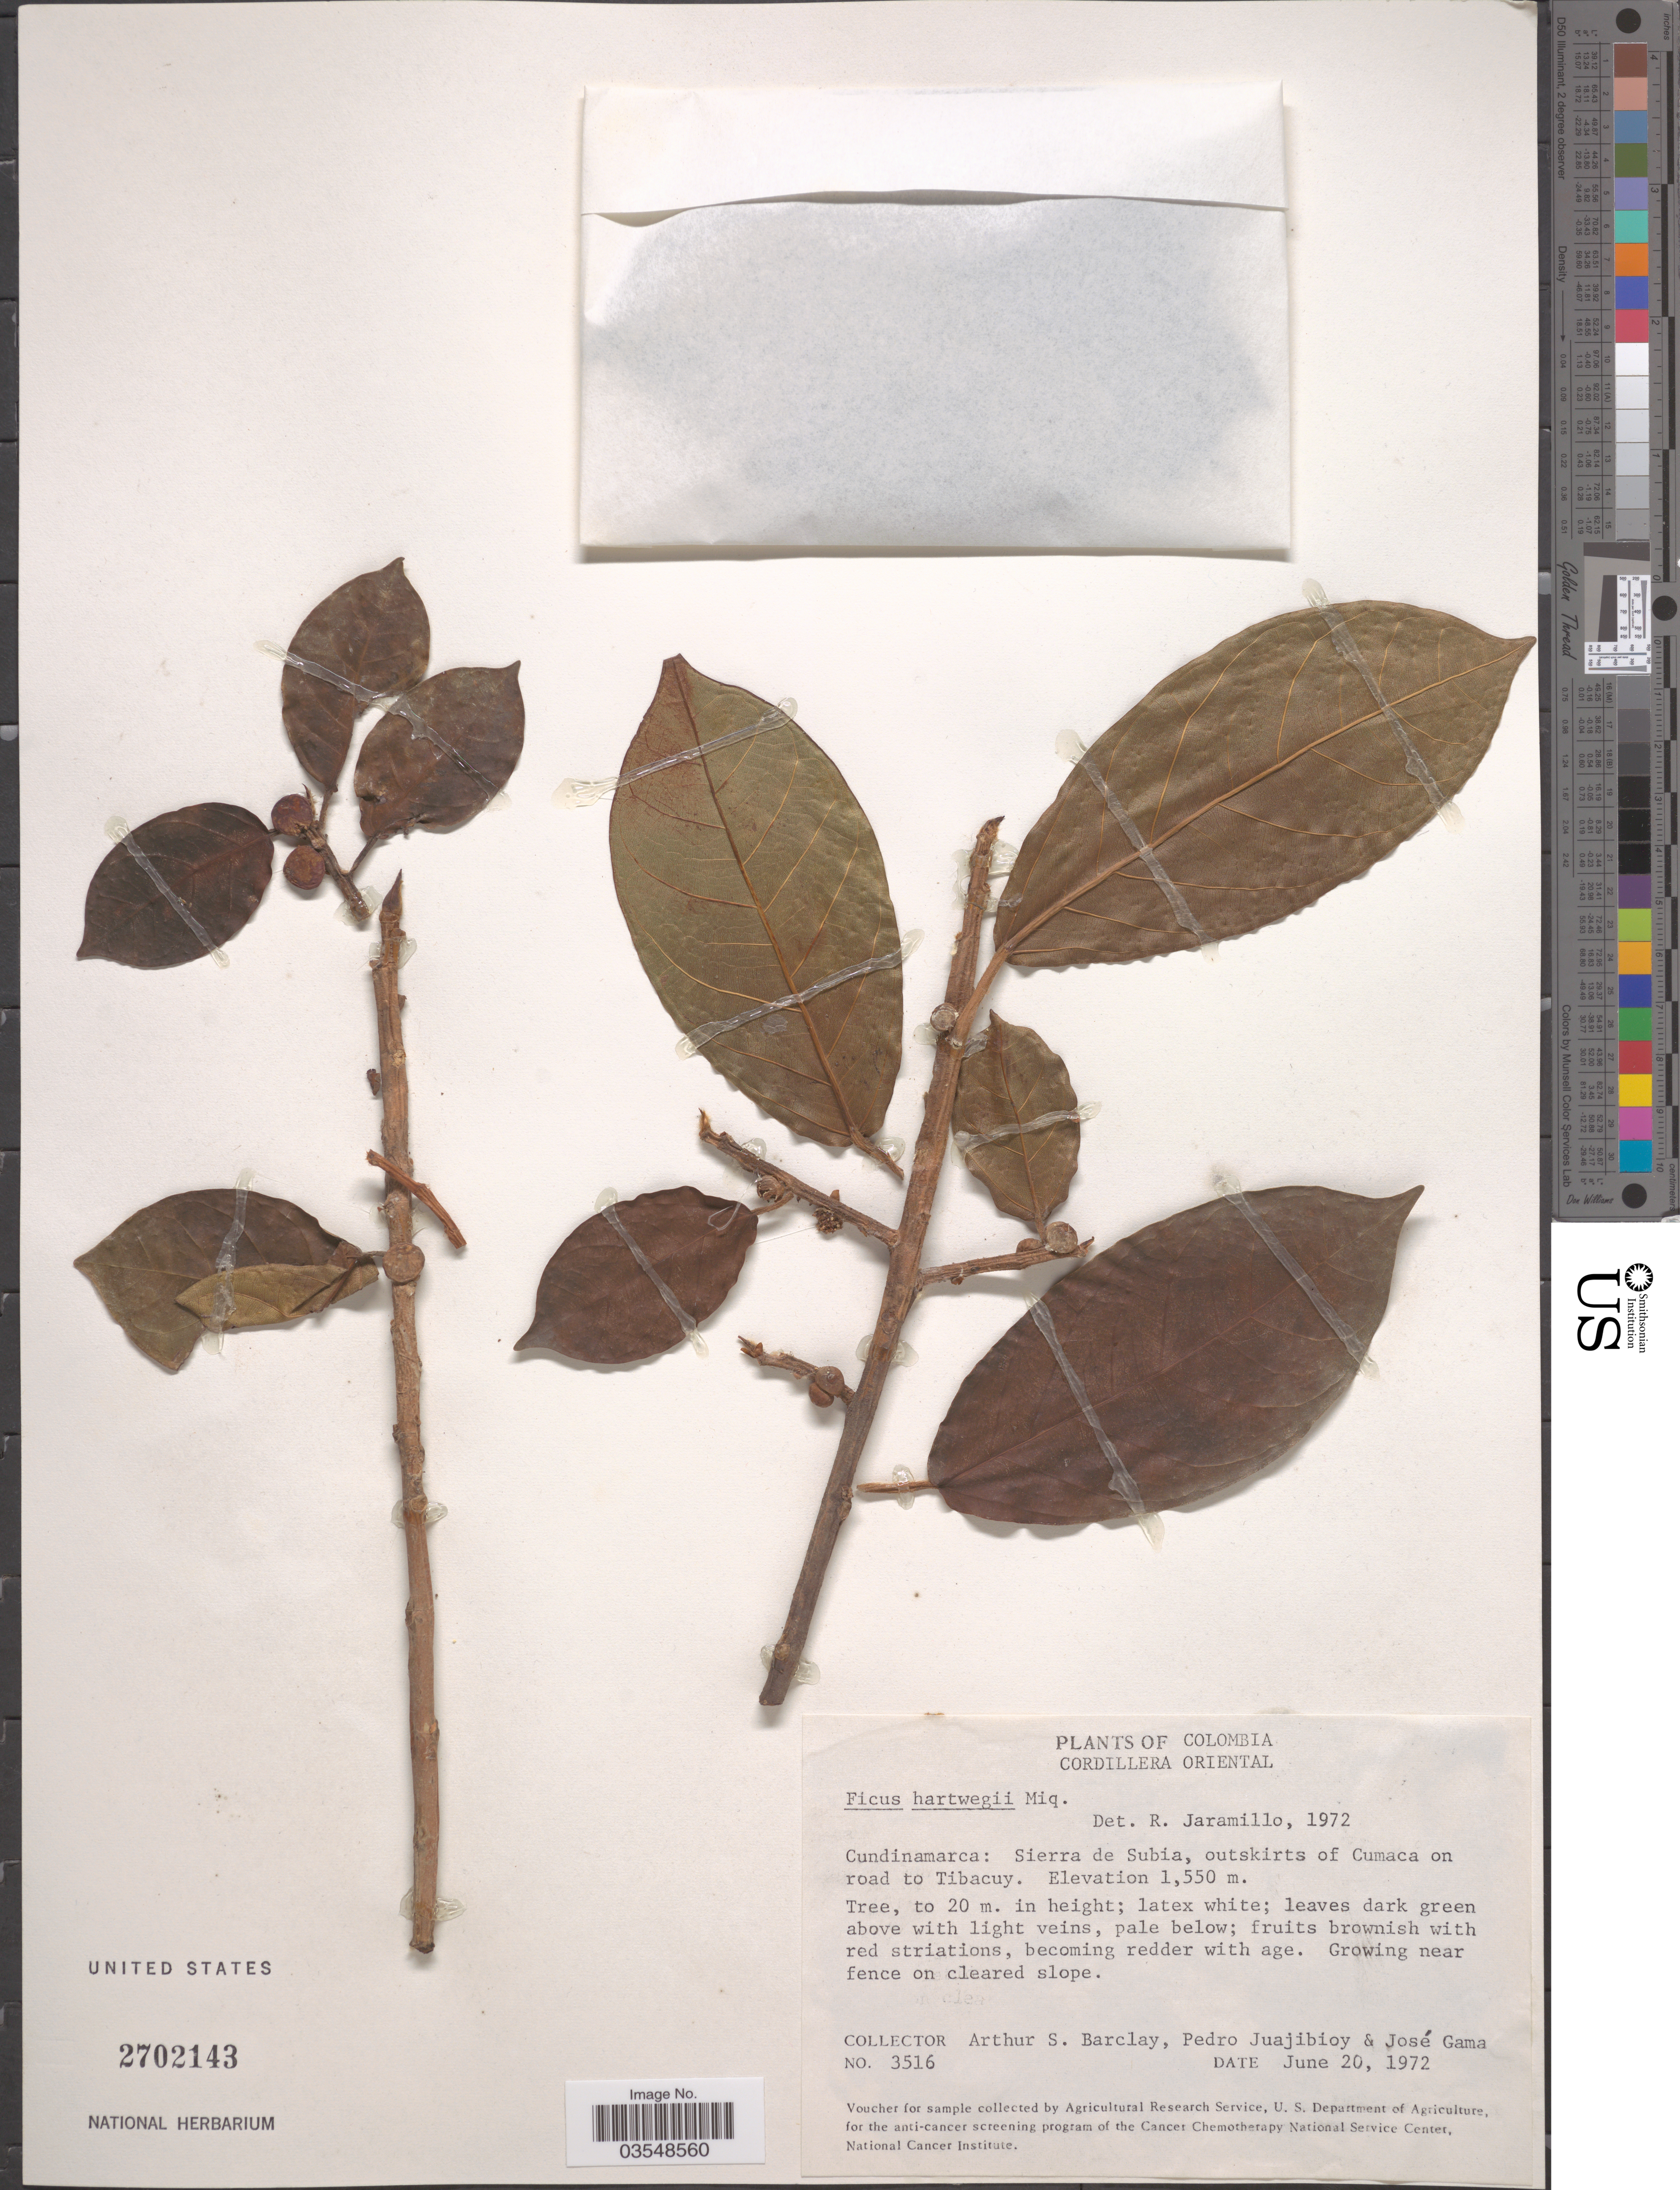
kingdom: Plantae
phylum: Tracheophyta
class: Magnoliopsida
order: Rosales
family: Moraceae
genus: Ficus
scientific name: Ficus hartwegii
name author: (Miq.) Miq.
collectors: A. S. Barclay, P. Juajibioy & J. Gama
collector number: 3516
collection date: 1972-06-20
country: Colombia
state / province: Cundinamarca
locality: Cordillera Oriental. Sierra de Subia, outskirts of Cumaca on road to Tibacuy.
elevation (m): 1550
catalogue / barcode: US 2702143